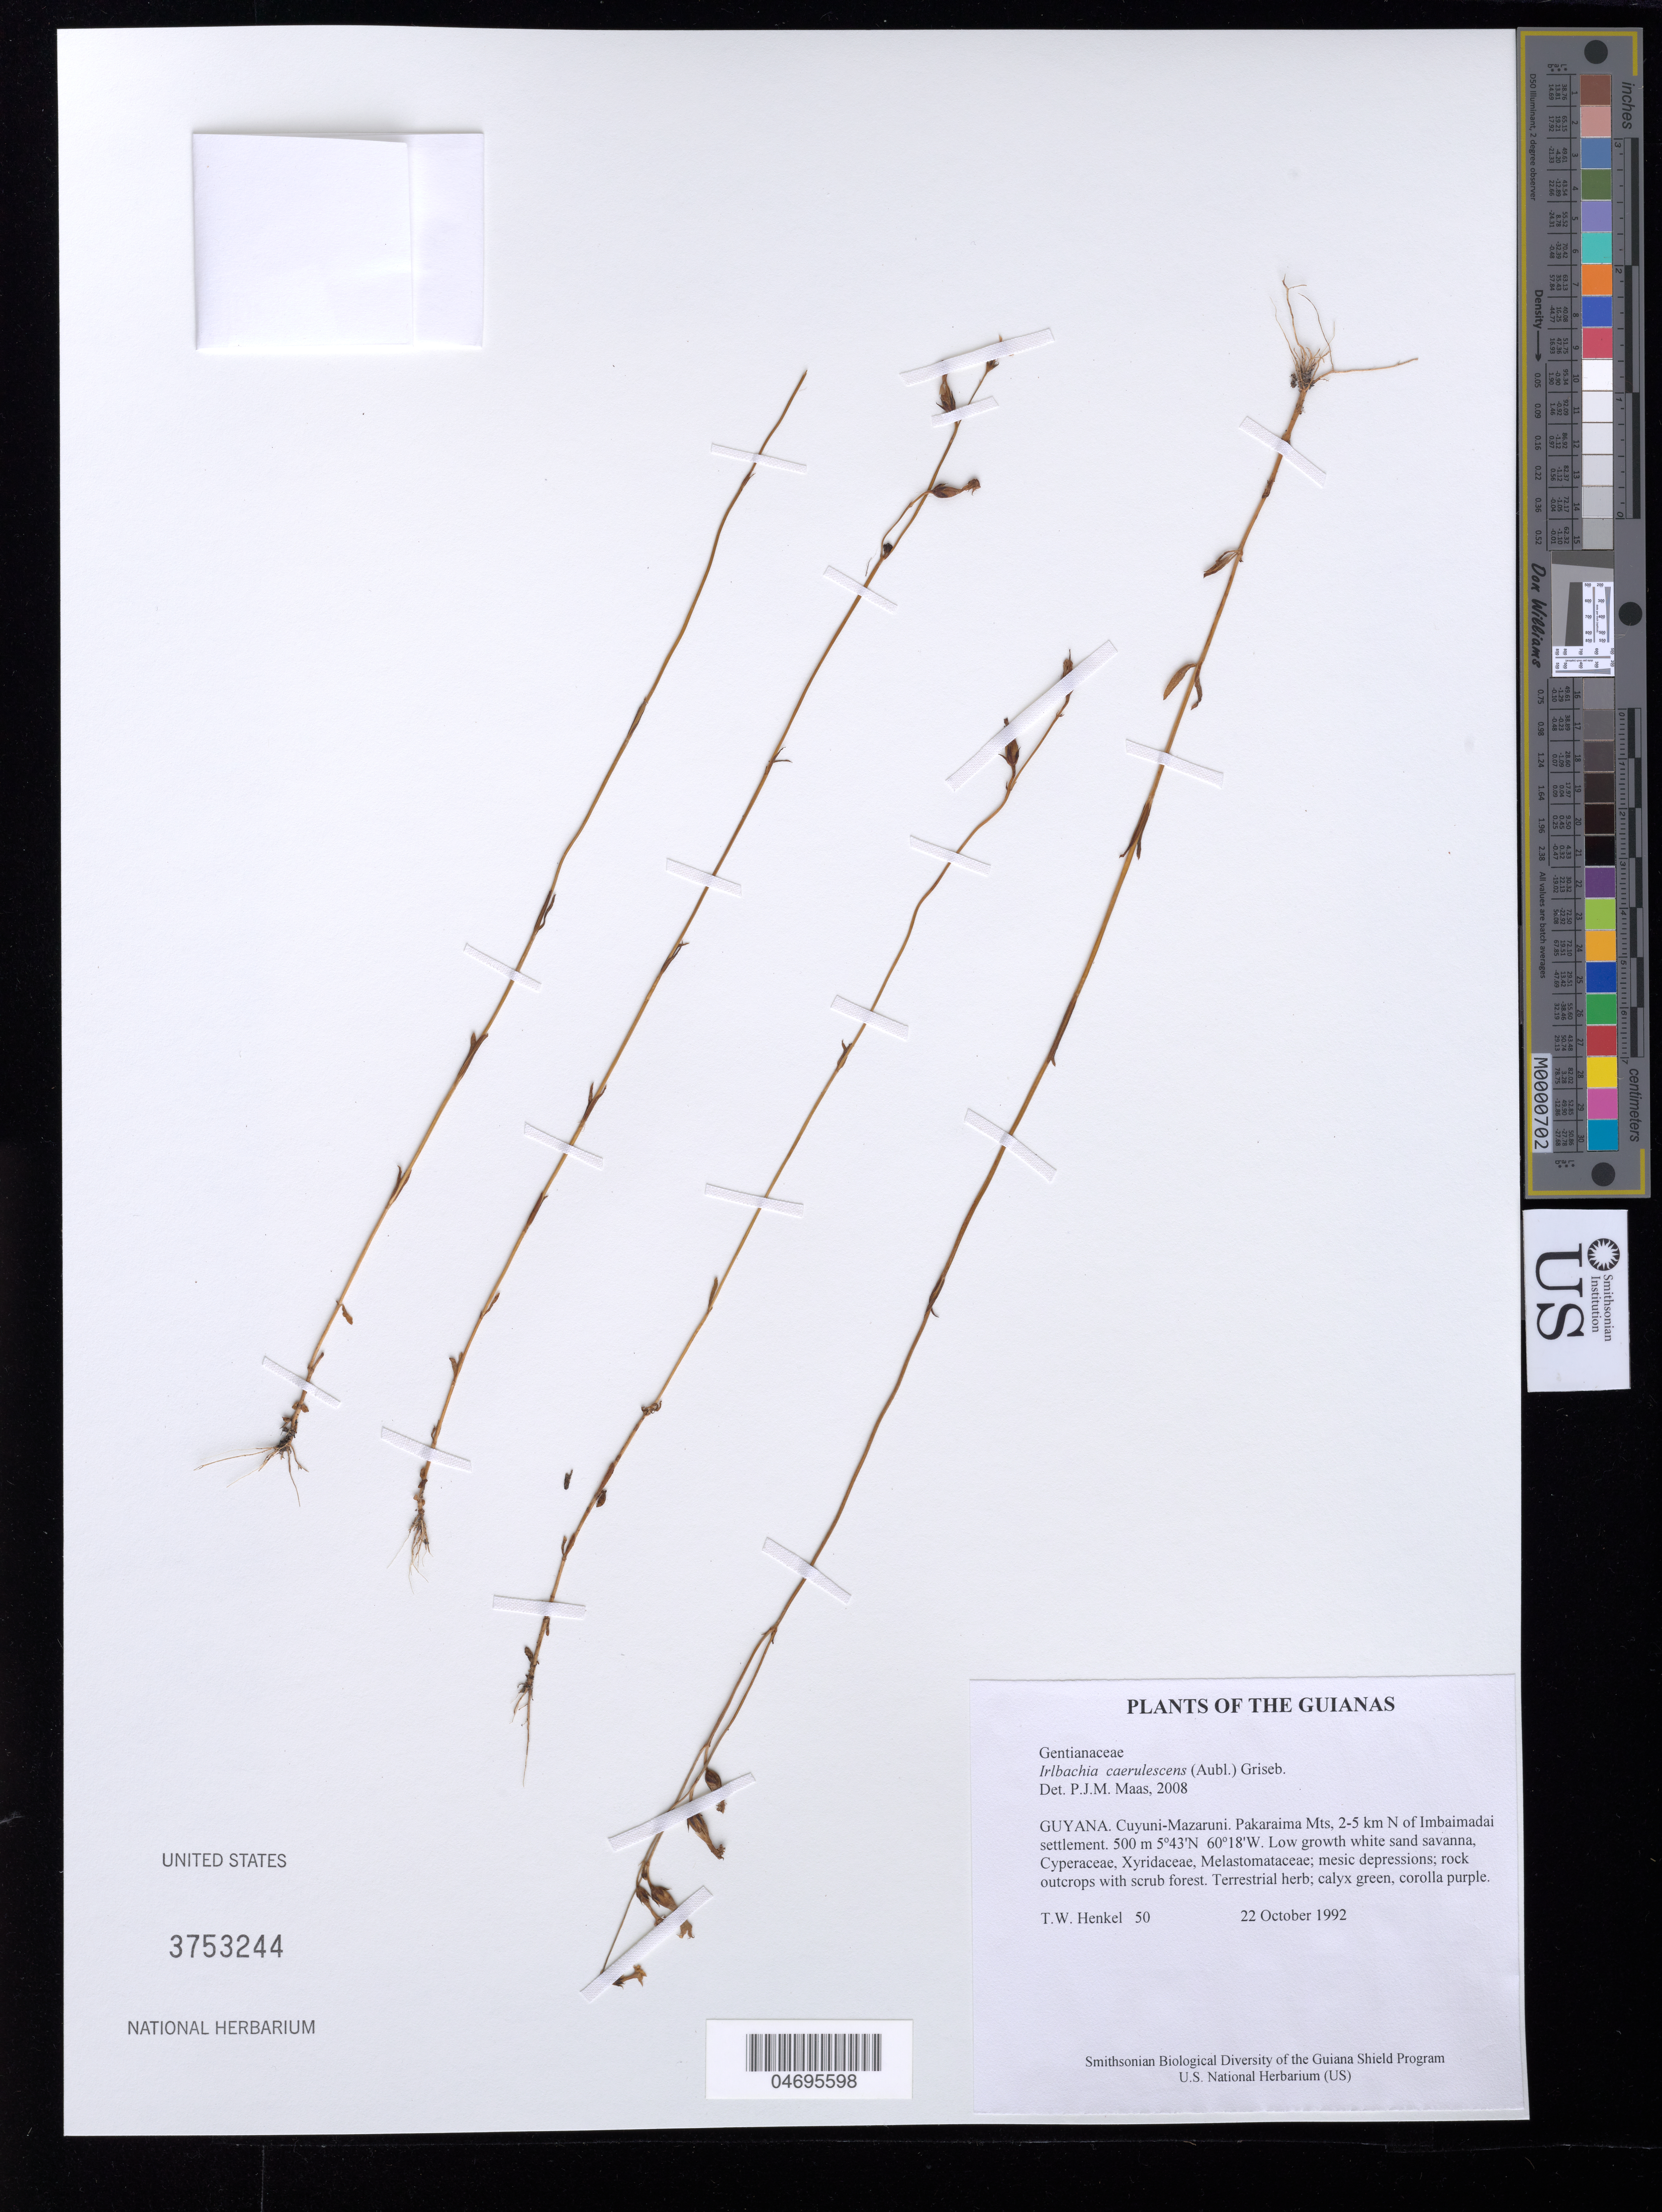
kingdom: Plantae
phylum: Tracheophyta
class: Magnoliopsida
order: Gentianales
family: Gentianaceae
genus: Irlbachia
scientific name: Irlbachia caerulescens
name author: (Aubl.) Griseb.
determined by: Maas, Paul J. M.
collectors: T. Henkel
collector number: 50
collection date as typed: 22 October 1992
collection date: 1992-10-22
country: Guyana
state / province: Cuyuni-Mazaruni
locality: Pakaraima Mts, 2-5 km N of Imbaimadai settlement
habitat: Low growth white sand savanna, Cyperaceae, Xyridaceae, Melastomataceae; mesic depressions; rock outcrops with scrub forest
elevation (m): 500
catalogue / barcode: US 3753244